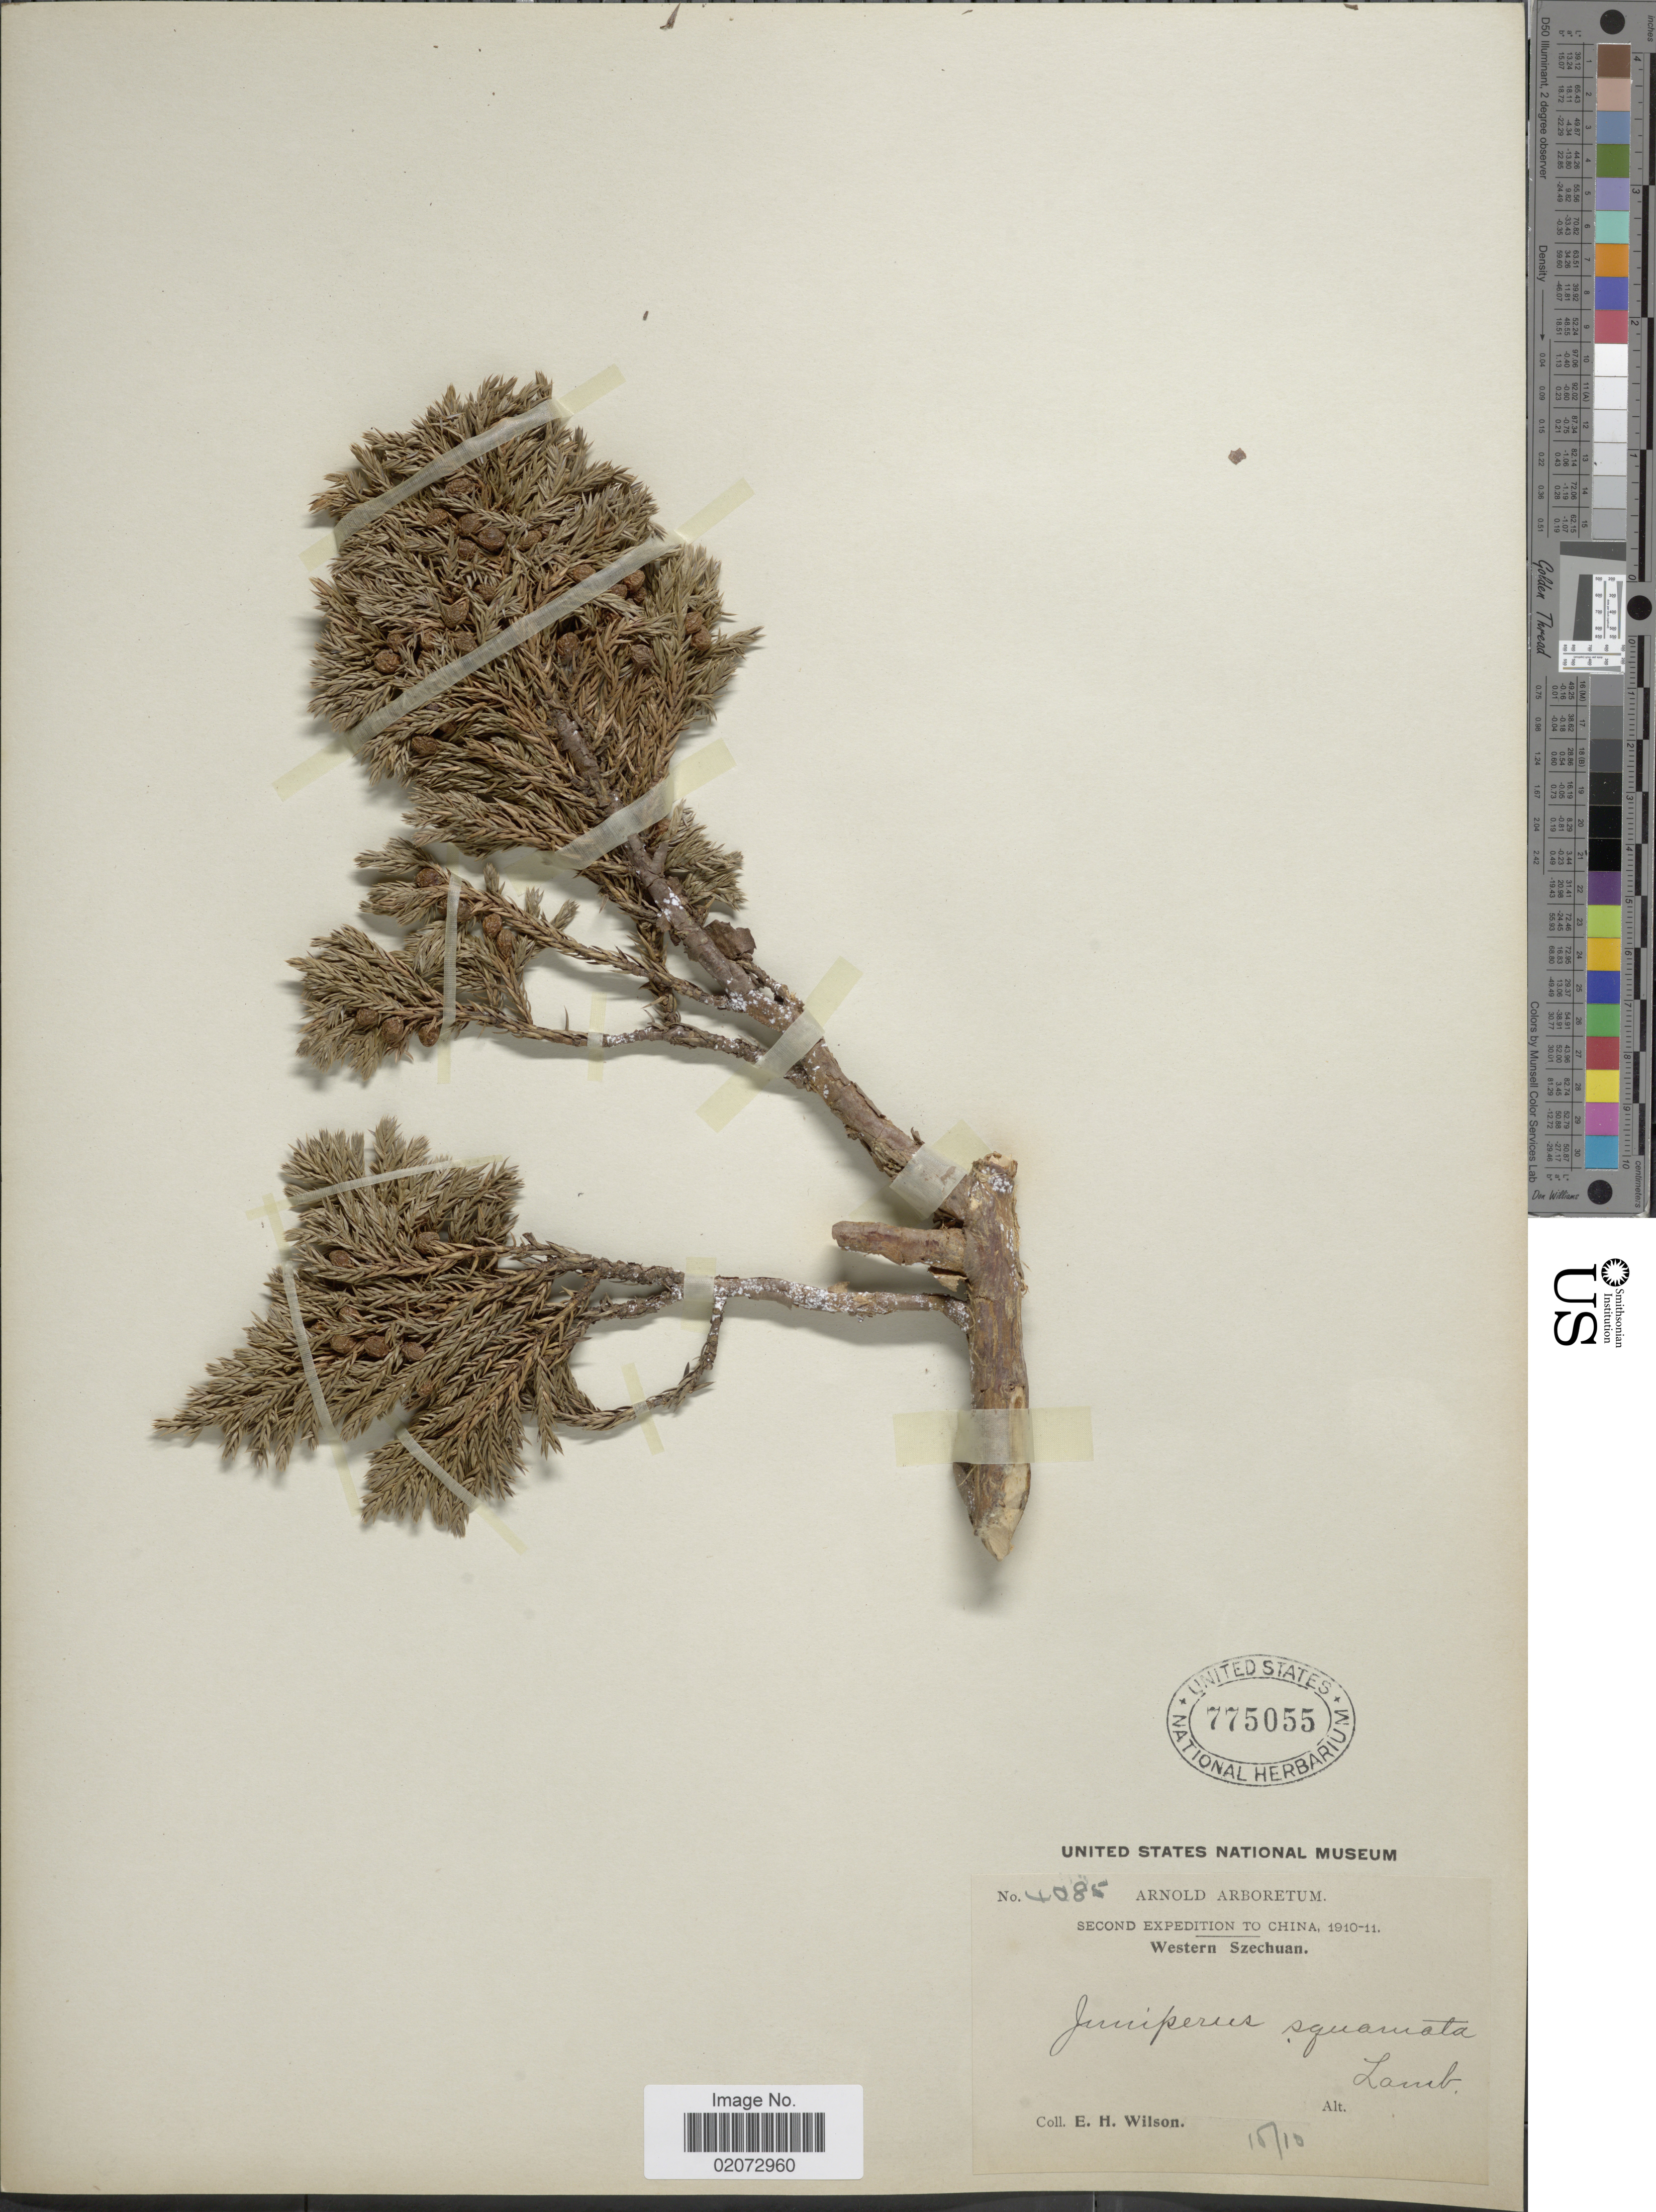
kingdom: Plantae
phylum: Tracheophyta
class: Pinopsida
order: Pinales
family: Cupressaceae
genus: Juniperus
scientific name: Juniperus squamata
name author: Buch.-Ham. ex D. Don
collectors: E. Wilson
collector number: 4085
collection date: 1910-10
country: China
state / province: Sichuan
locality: Western Szechuan.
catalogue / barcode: US 775055